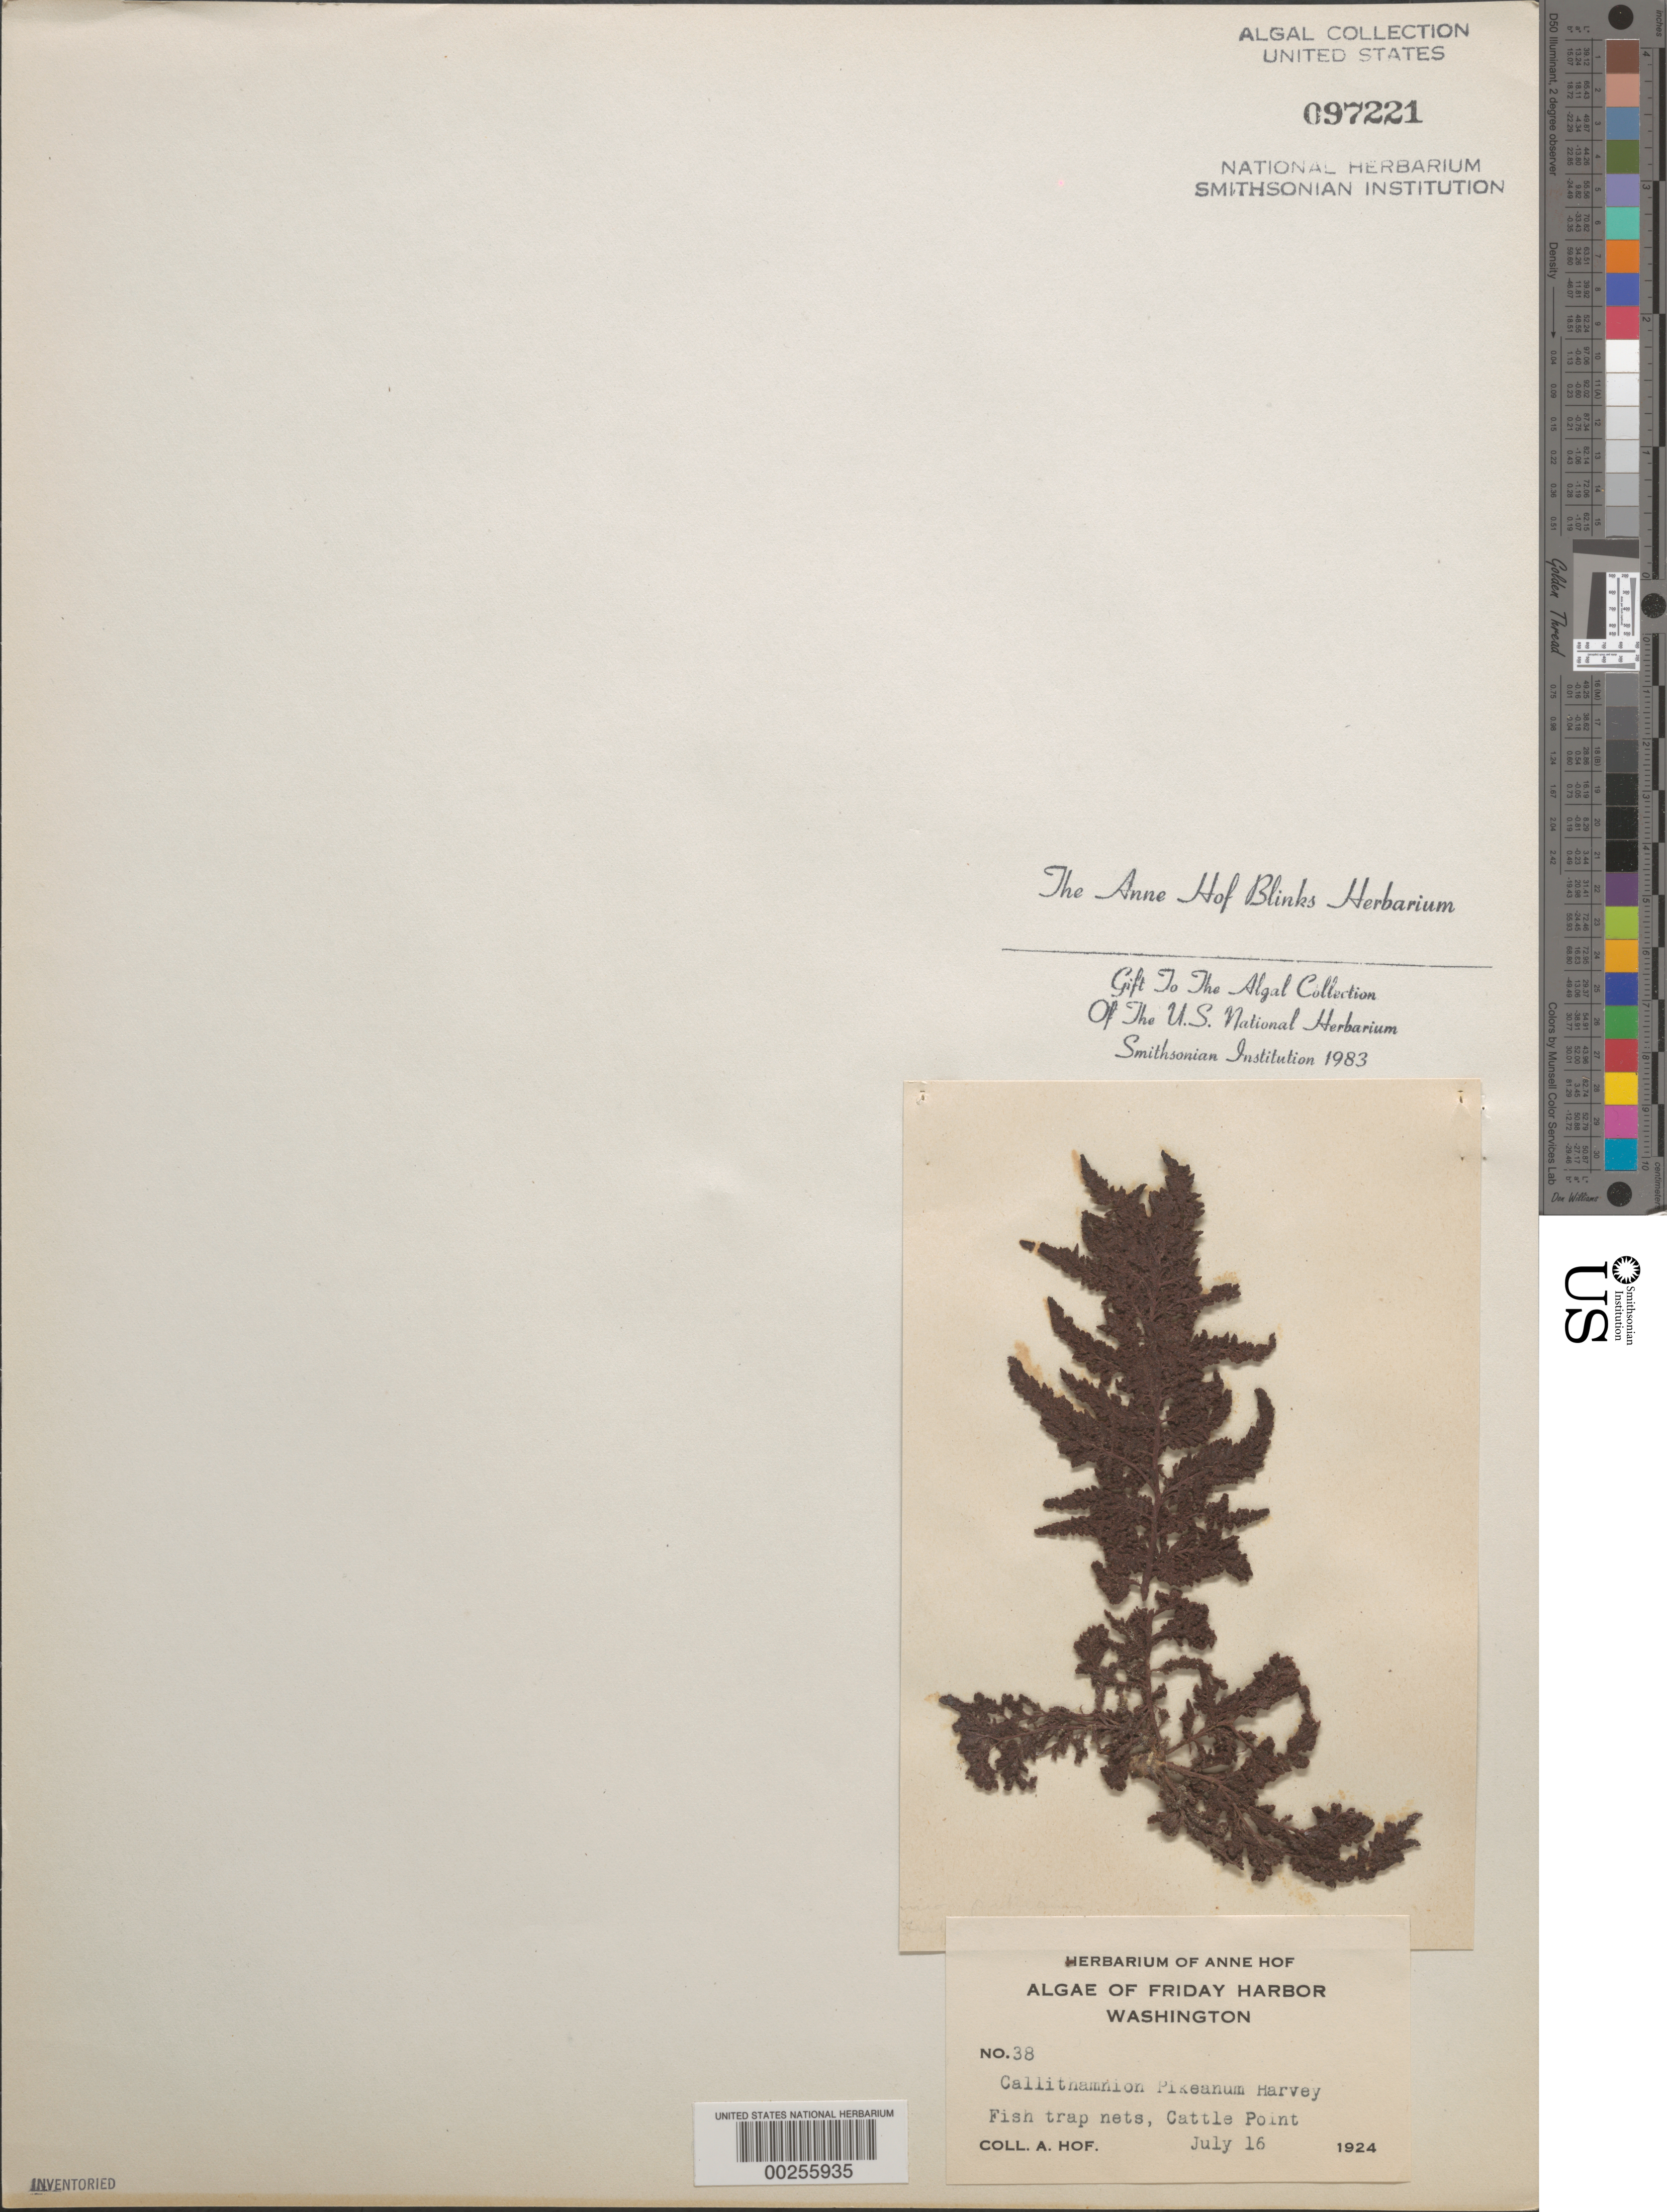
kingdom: Plantae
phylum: Rhodophyta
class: Florideophyceae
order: Ceramiales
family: Callithamniaceae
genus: Callithamnion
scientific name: Callithamnion pikeanum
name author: Harv.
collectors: A. Blinks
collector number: AHB 38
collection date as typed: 16 Jul 1924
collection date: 1924-07-16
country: United States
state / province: Washington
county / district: San Juan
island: San Juan Island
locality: Cattle Point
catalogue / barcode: US 97221